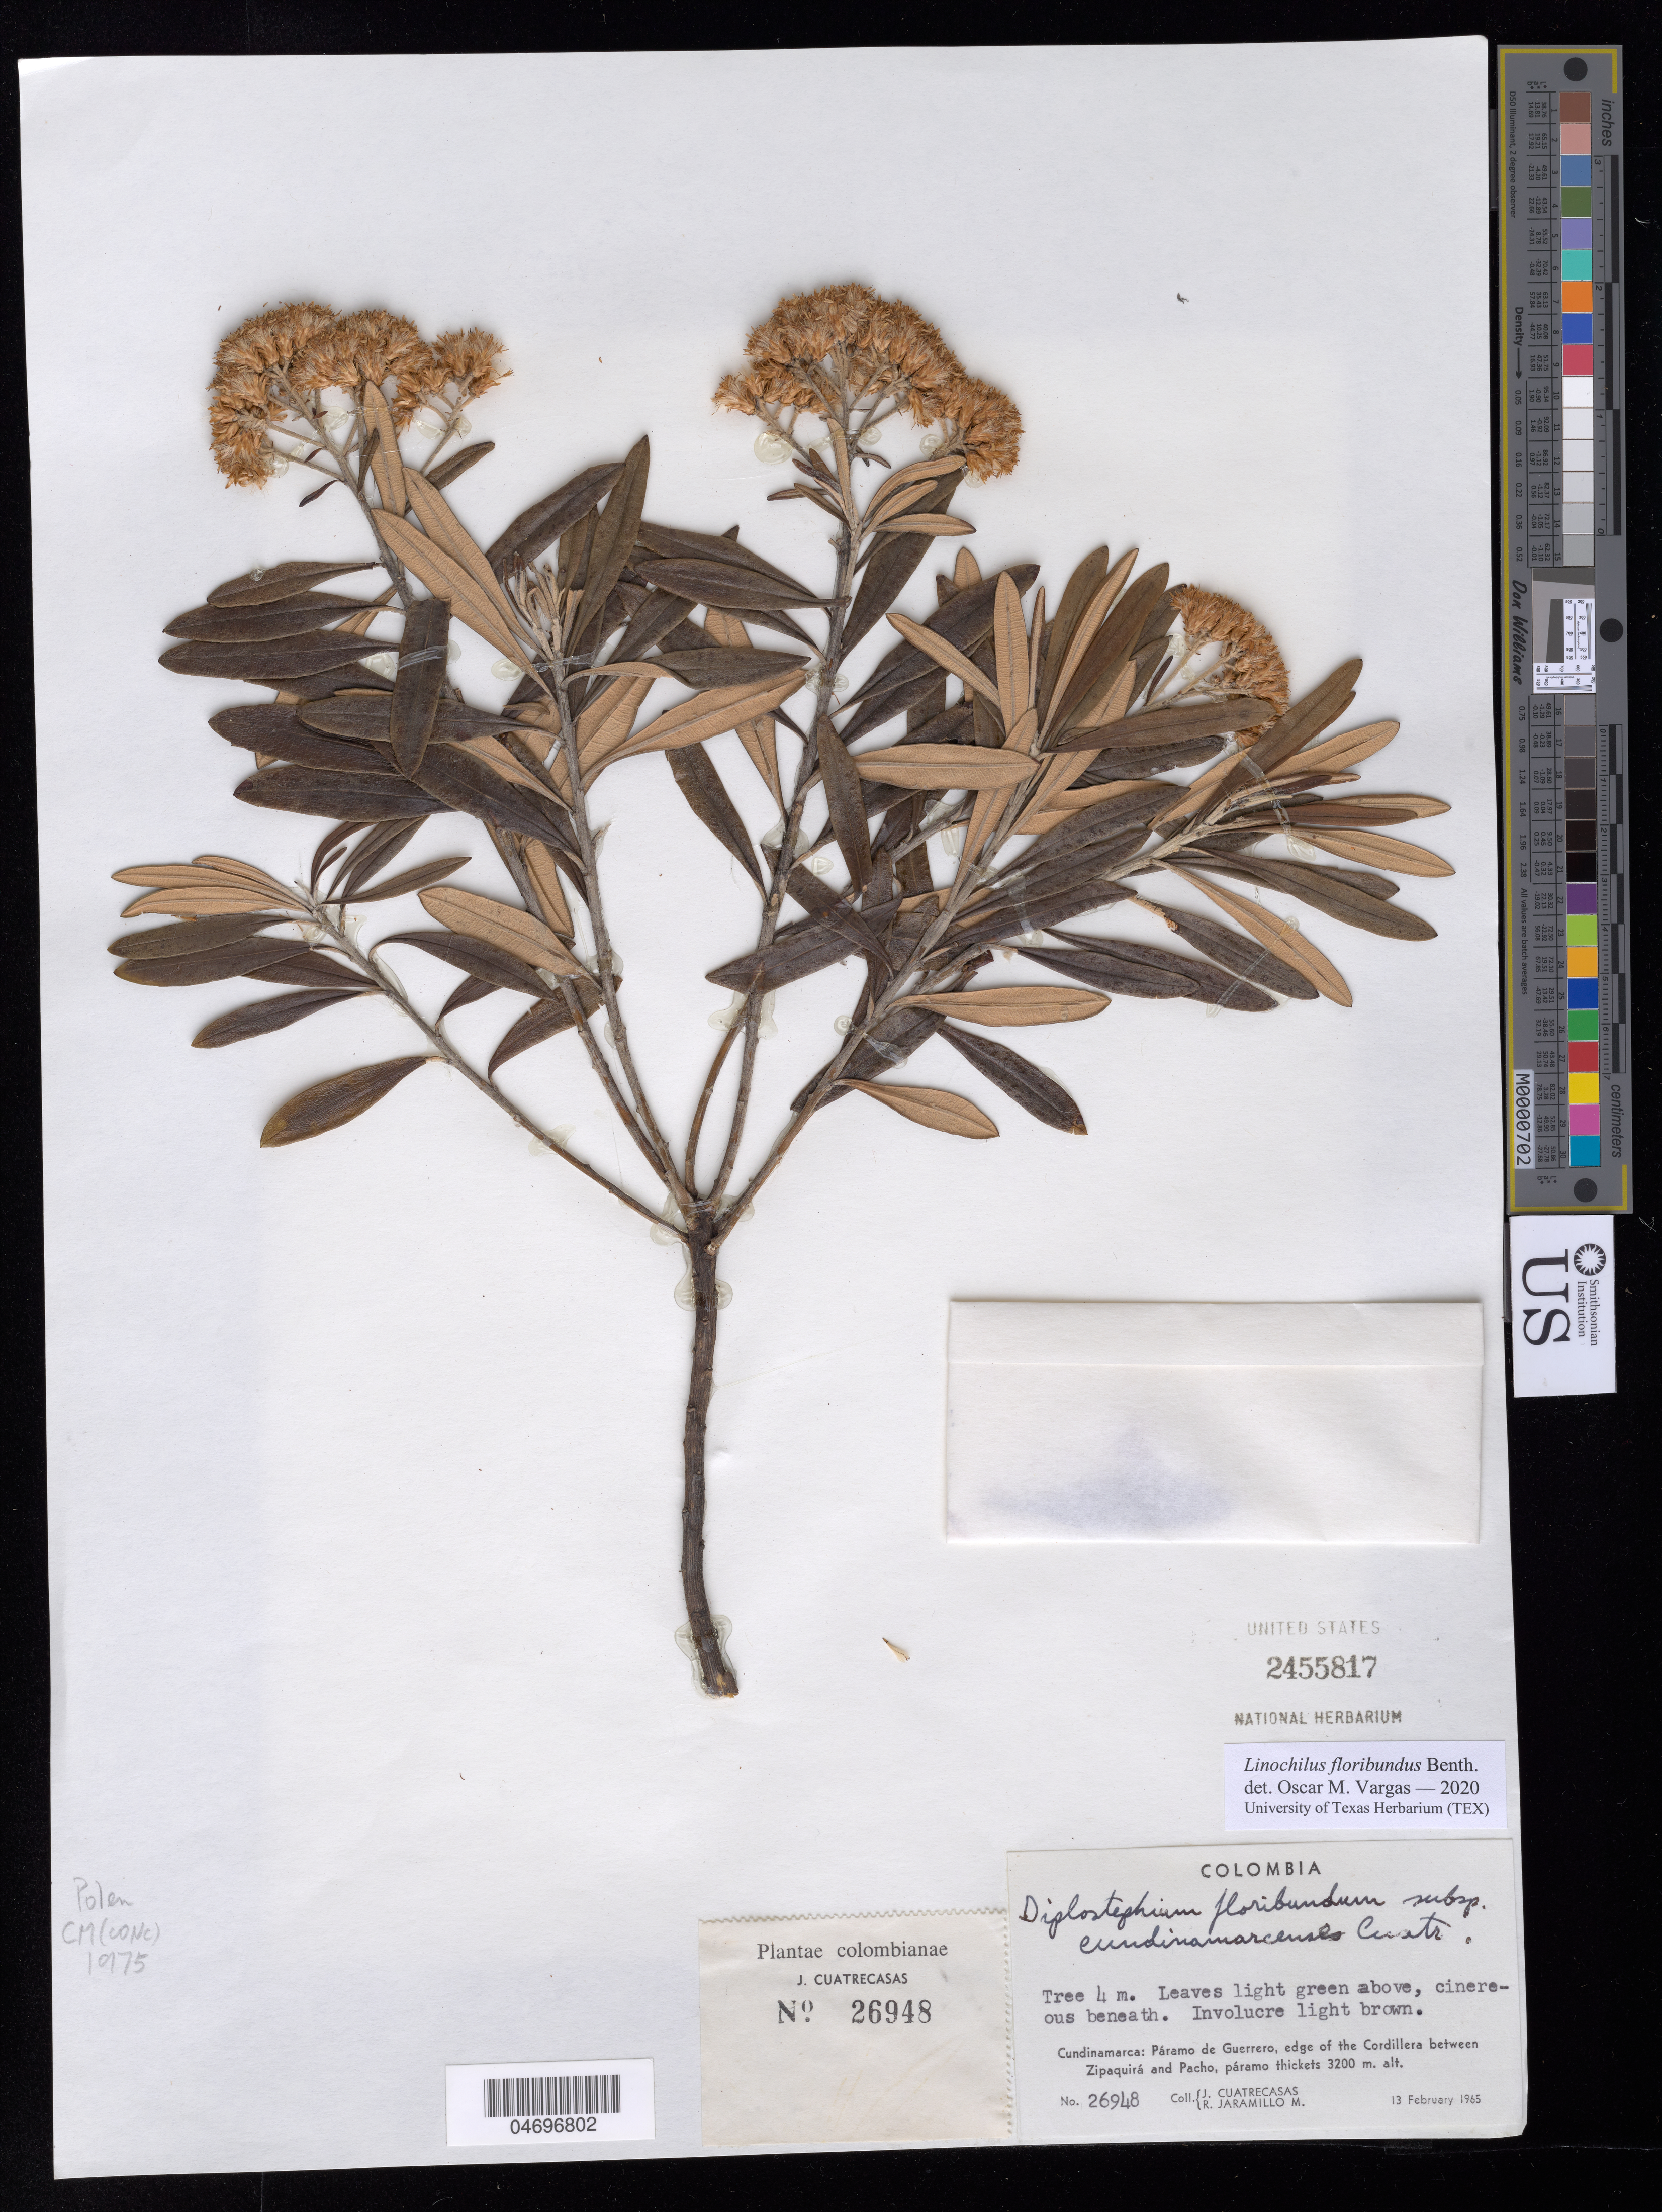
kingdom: Plantae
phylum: Tracheophyta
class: Magnoliopsida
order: Asterales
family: Asteraceae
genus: Linochilus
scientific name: Linochilus floribundus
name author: Benth.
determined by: Vargas, Oscar M.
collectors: J. Cuatrecasas & R. Jaramillo M.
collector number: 26948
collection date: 1965-02-13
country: Colombia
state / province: Cundinamarca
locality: Páramo de Guerrero, edge of the Cordillera between Zipaquirá and Pacho.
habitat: Paramo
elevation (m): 3200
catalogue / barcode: US 2455817